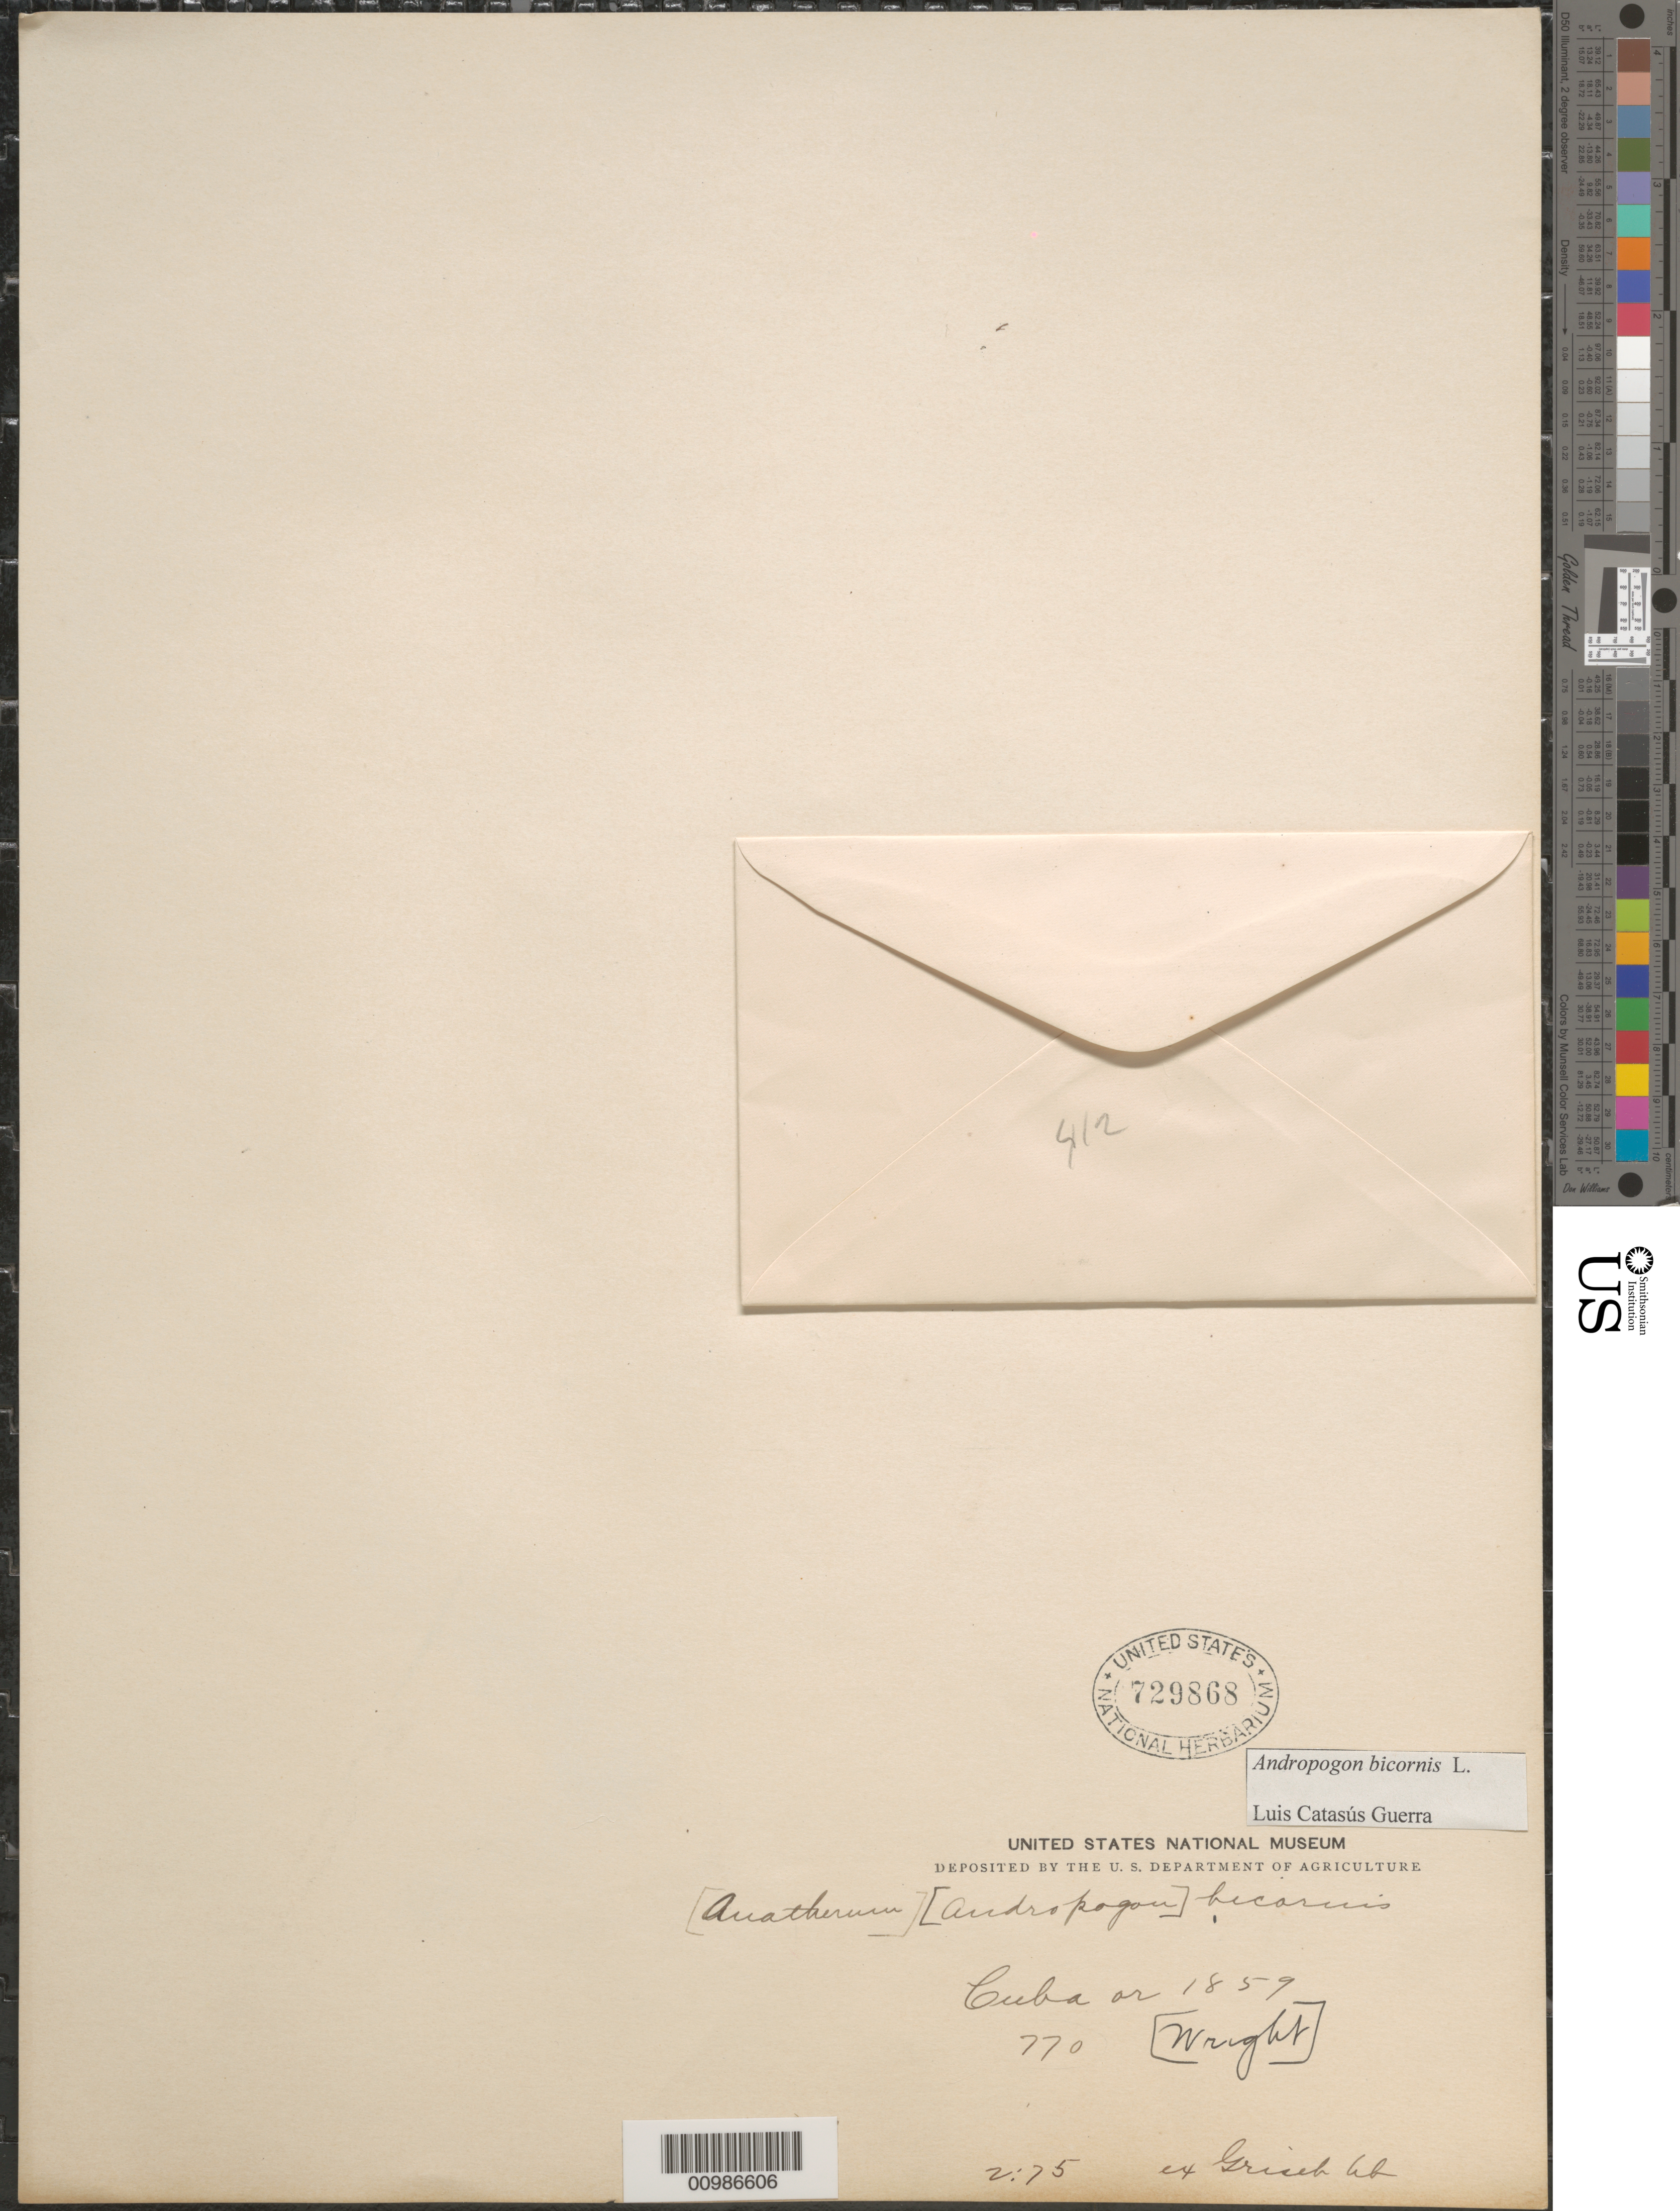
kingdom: Plantae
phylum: Tracheophyta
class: Liliopsida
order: Poales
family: Poaceae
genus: Andropogon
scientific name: Andropogon bicornis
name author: L.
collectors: C. Wright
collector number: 770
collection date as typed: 1859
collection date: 1859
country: Cuba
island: Cuba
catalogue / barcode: US 729868